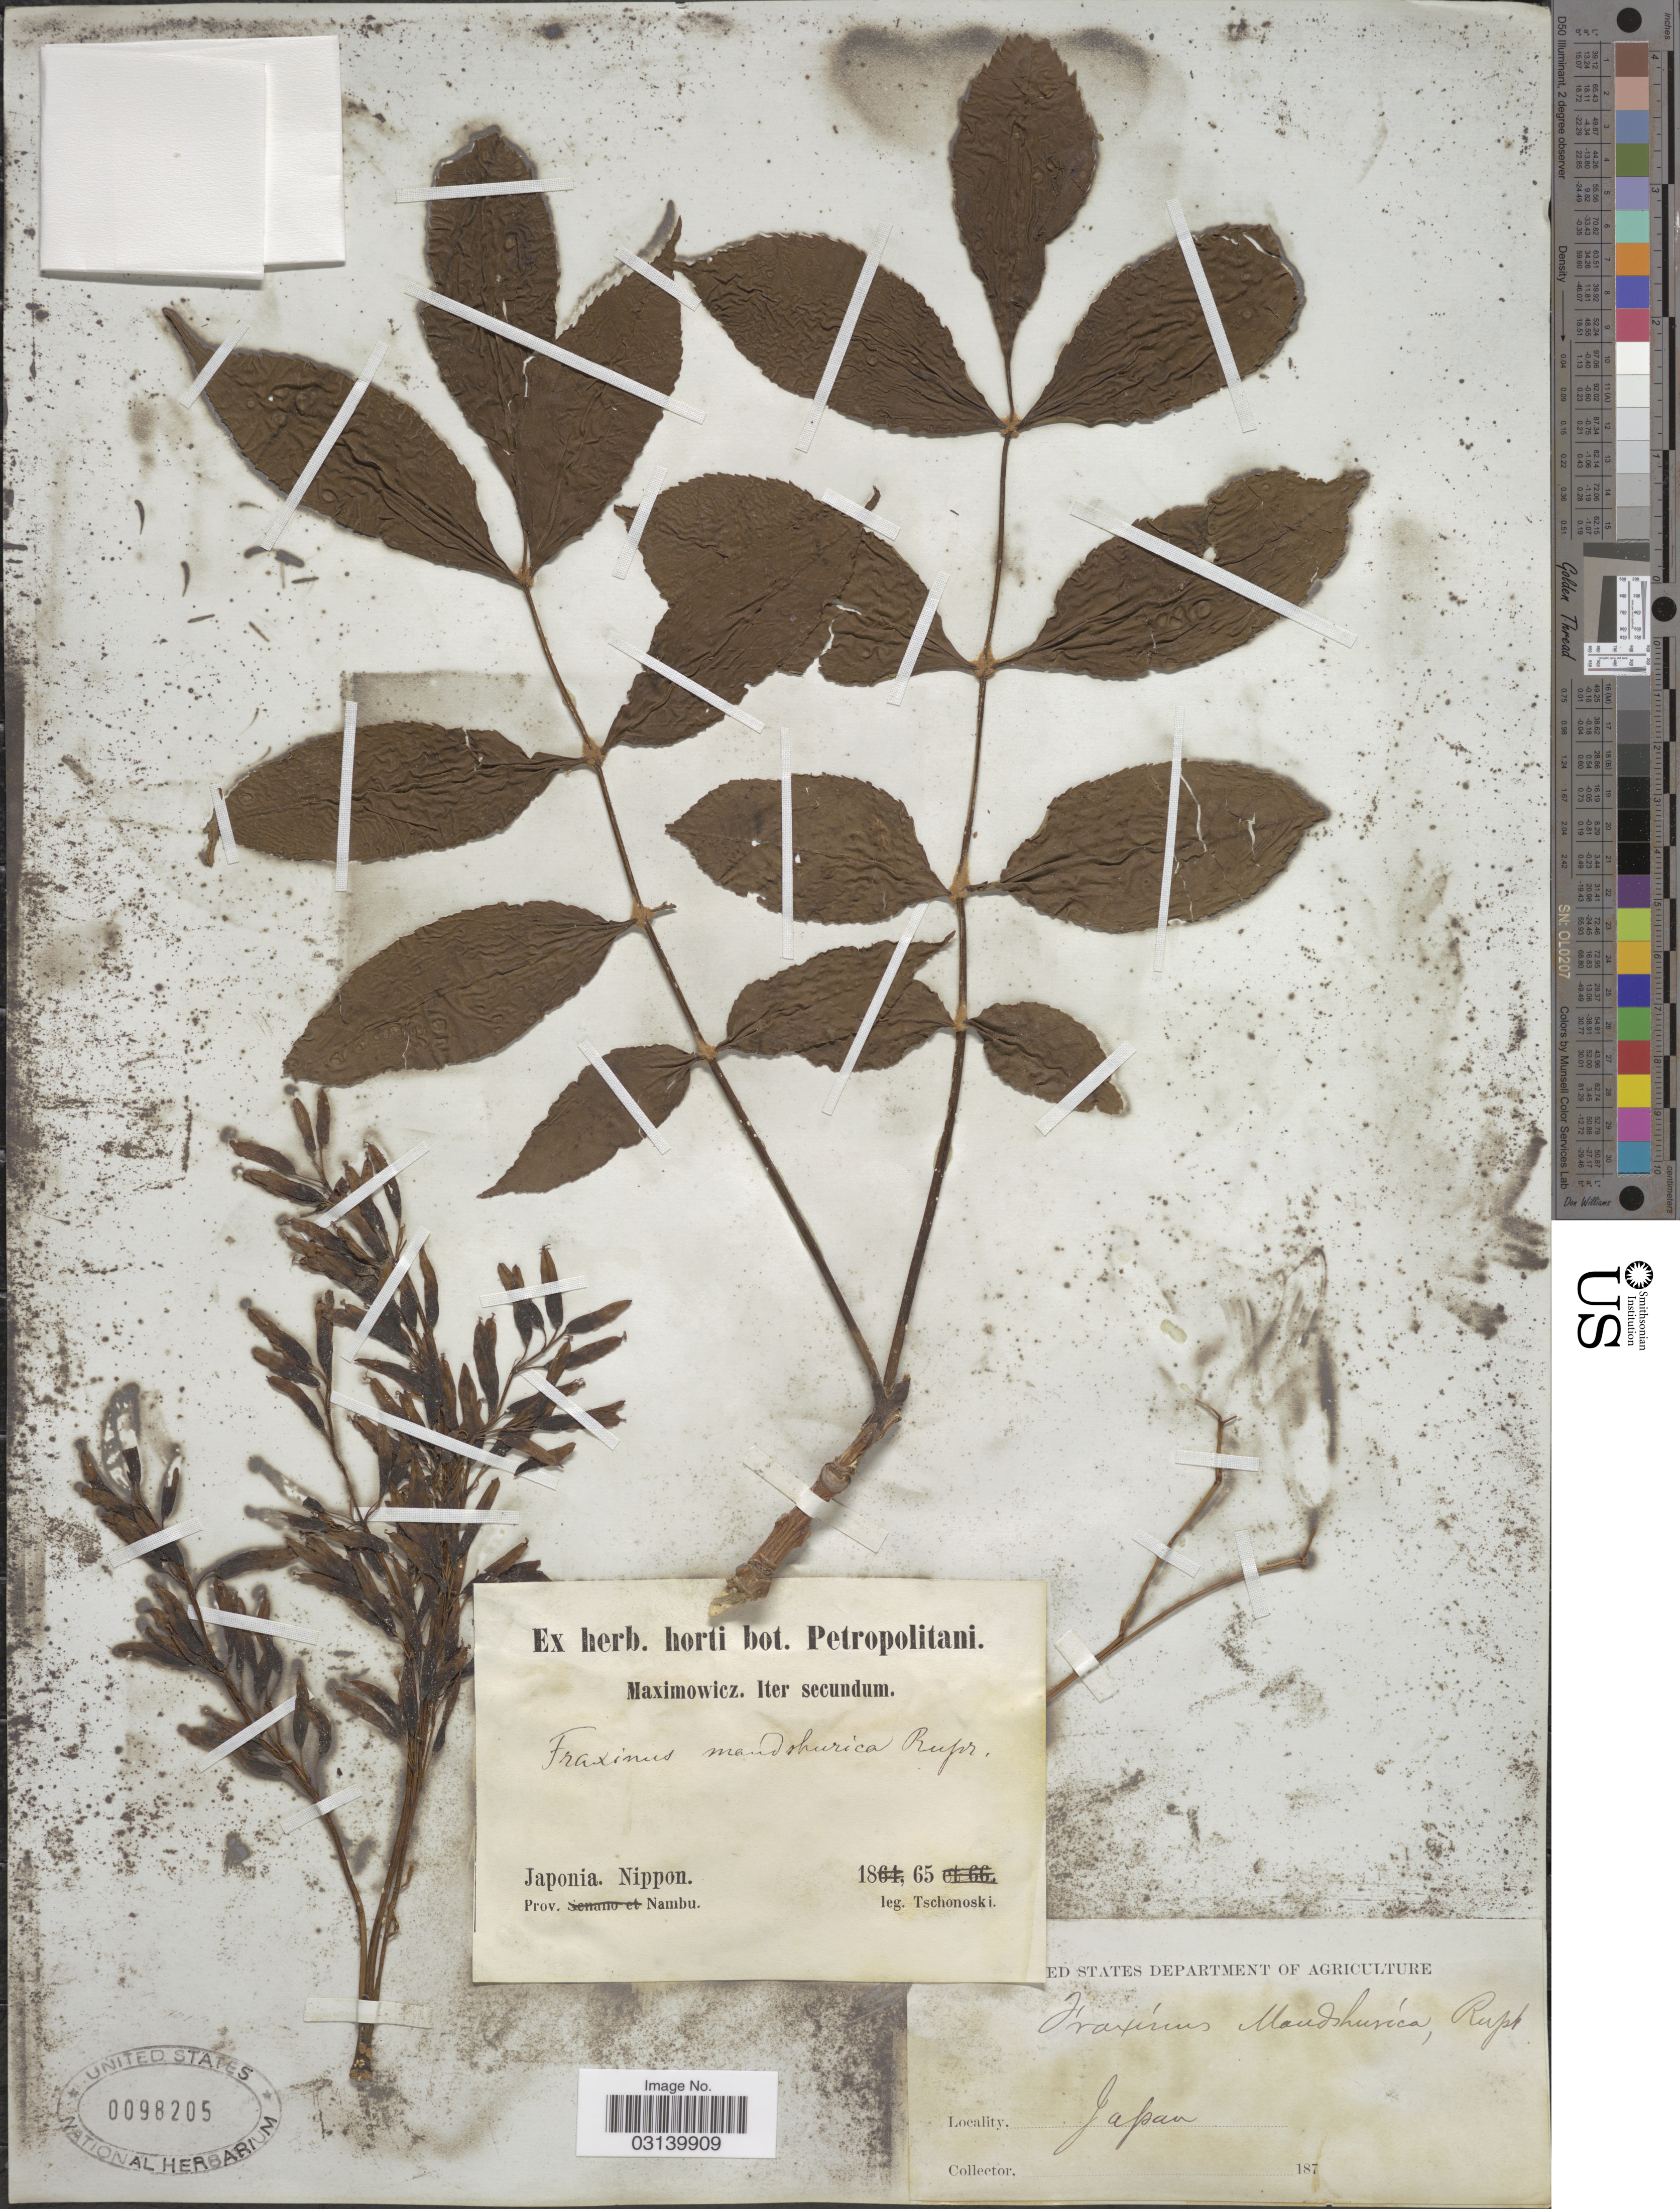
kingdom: Plantae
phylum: Tracheophyta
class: Magnoliopsida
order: Lamiales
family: Oleaceae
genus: Fraxinus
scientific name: Fraxinus mandshurica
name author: Rupr.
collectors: -. Tschonoski & -. Maximowicz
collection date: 1865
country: Japan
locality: Japonia. Nippon. Prov. Nambu.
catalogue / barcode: US 98205